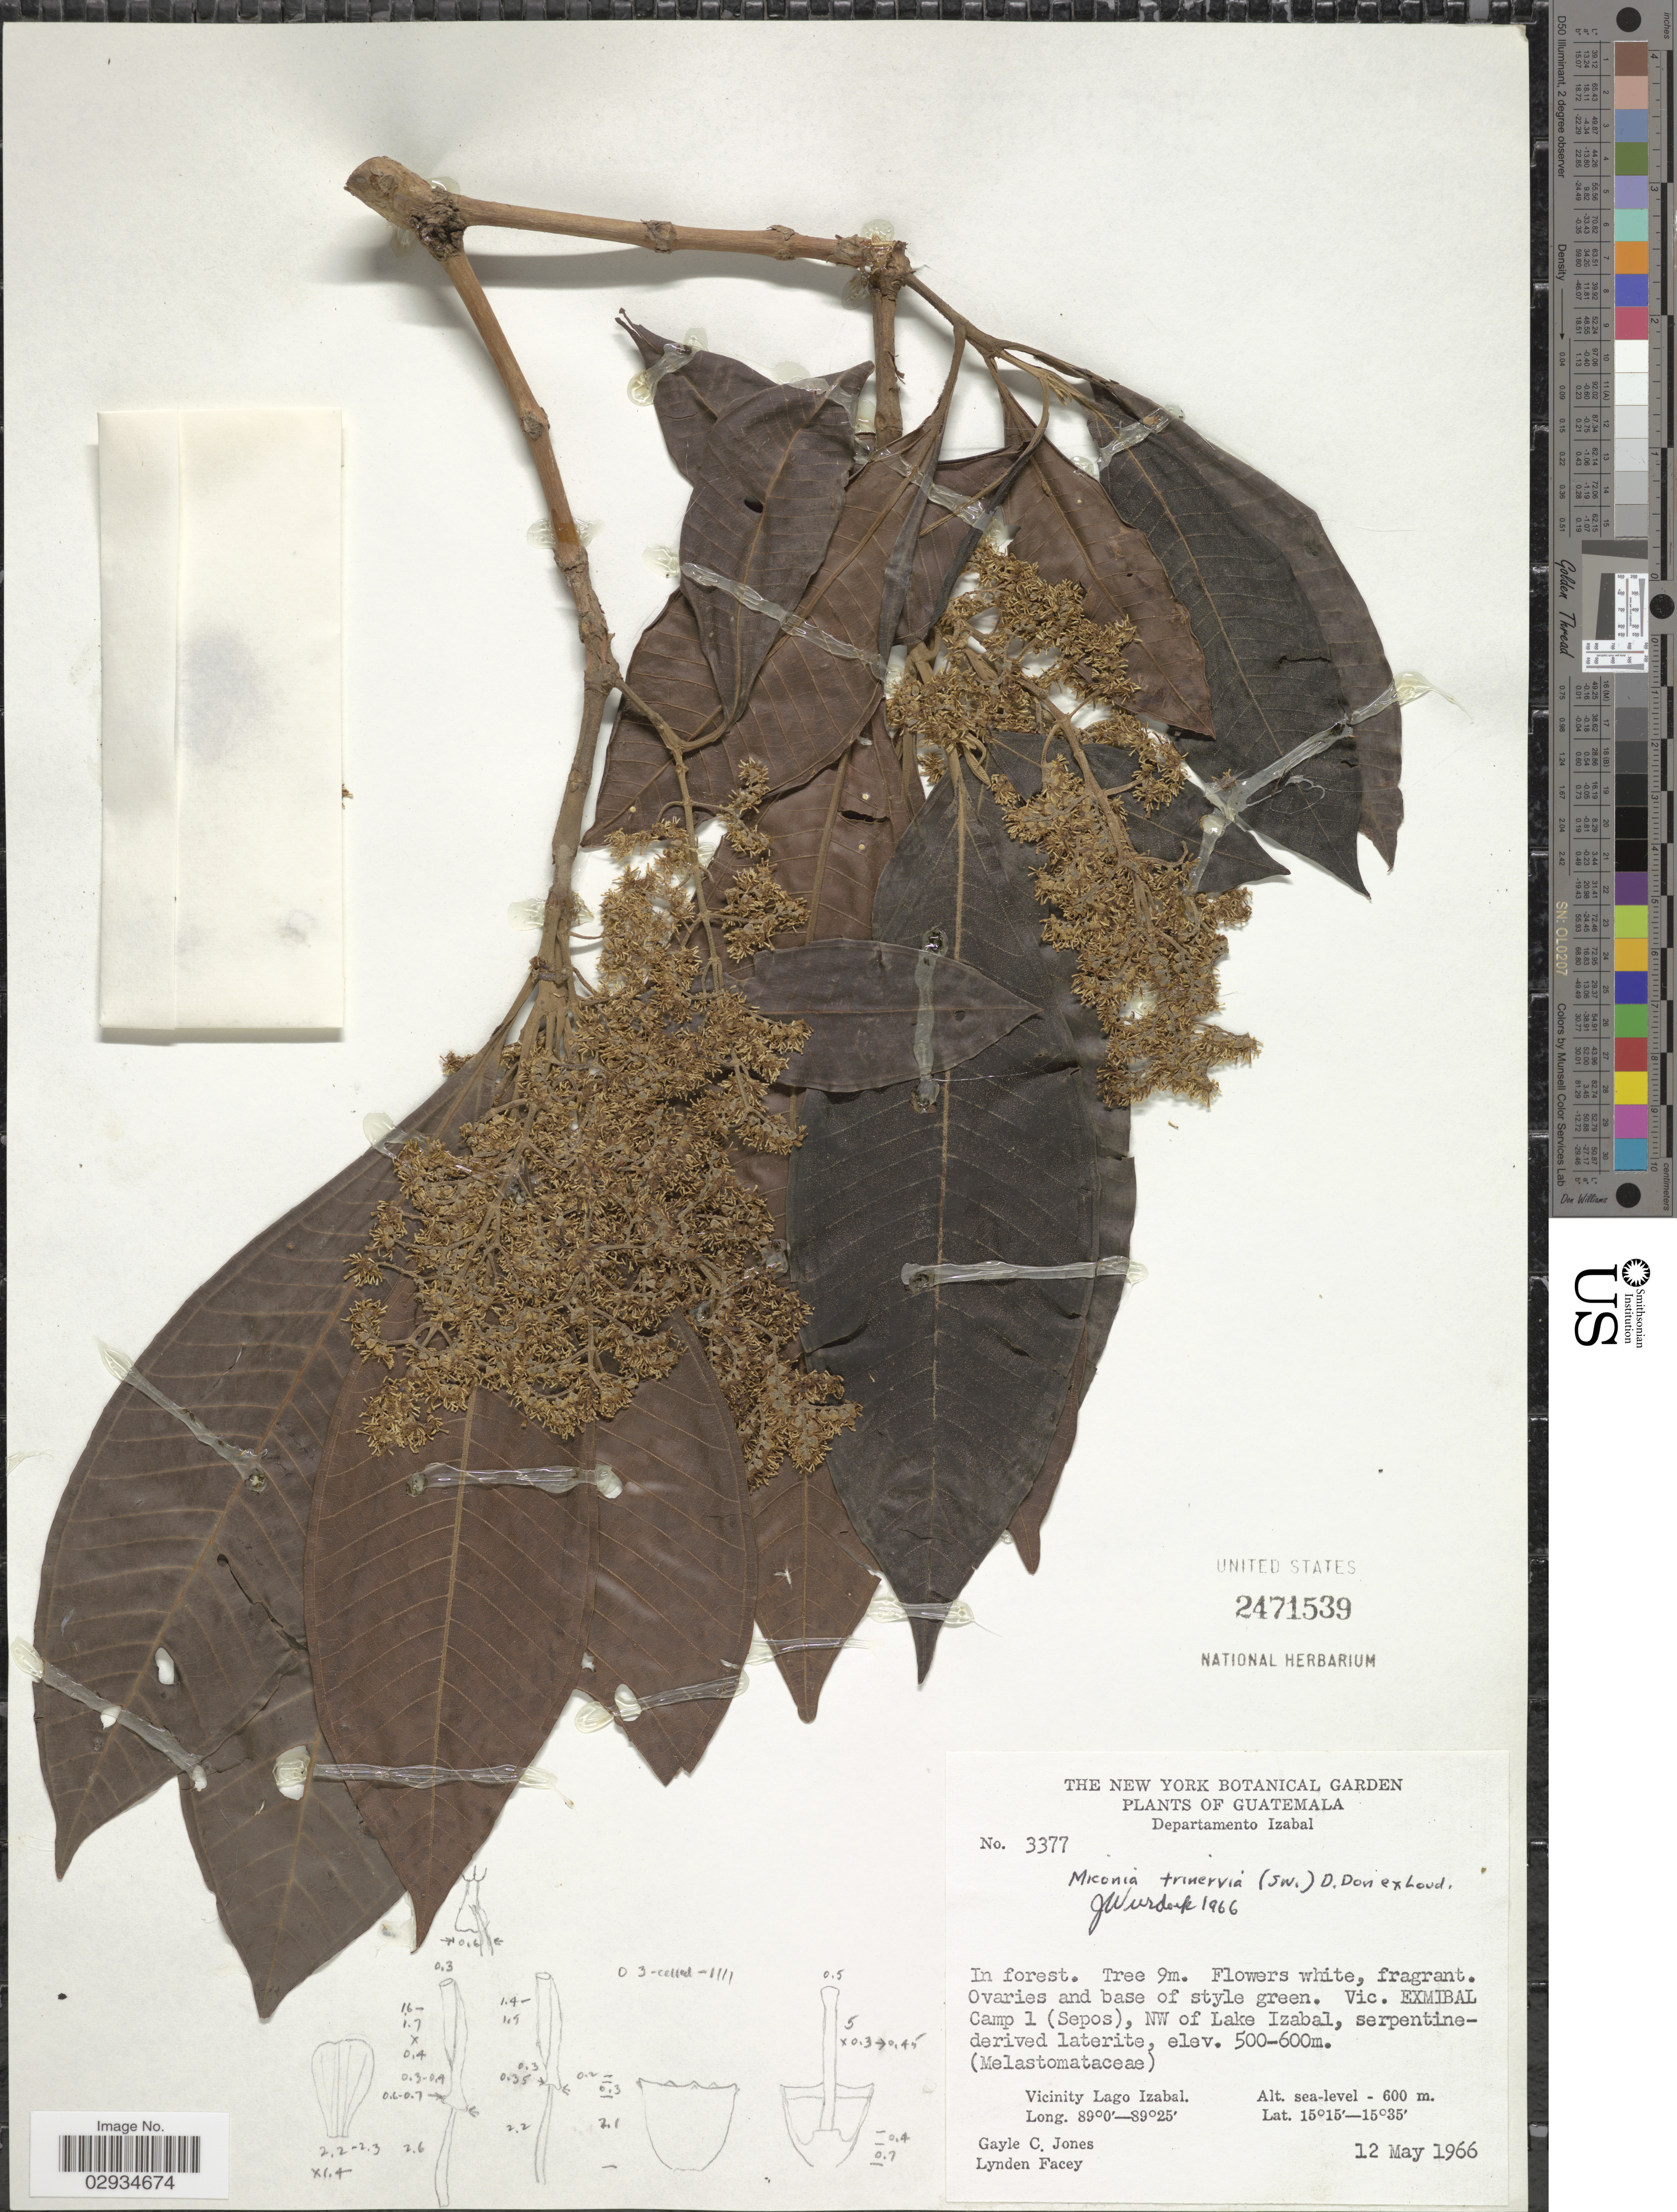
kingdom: Plantae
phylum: Tracheophyta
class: Magnoliopsida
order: Myrtales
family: Melastomataceae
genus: Miconia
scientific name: Miconia trinervia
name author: (Sw.) D. Don ex Loudon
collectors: G. C. Jones & L. Facey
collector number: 3377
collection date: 1966-05-12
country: Guatemala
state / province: Izabal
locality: Departamento Izabal. Vic. Exmibal Camp 1 (Sepos), NW of Lake Izabal, serpentine-derived laterite. Vicinity of Lago Izabal.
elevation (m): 0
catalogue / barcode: US 2471539